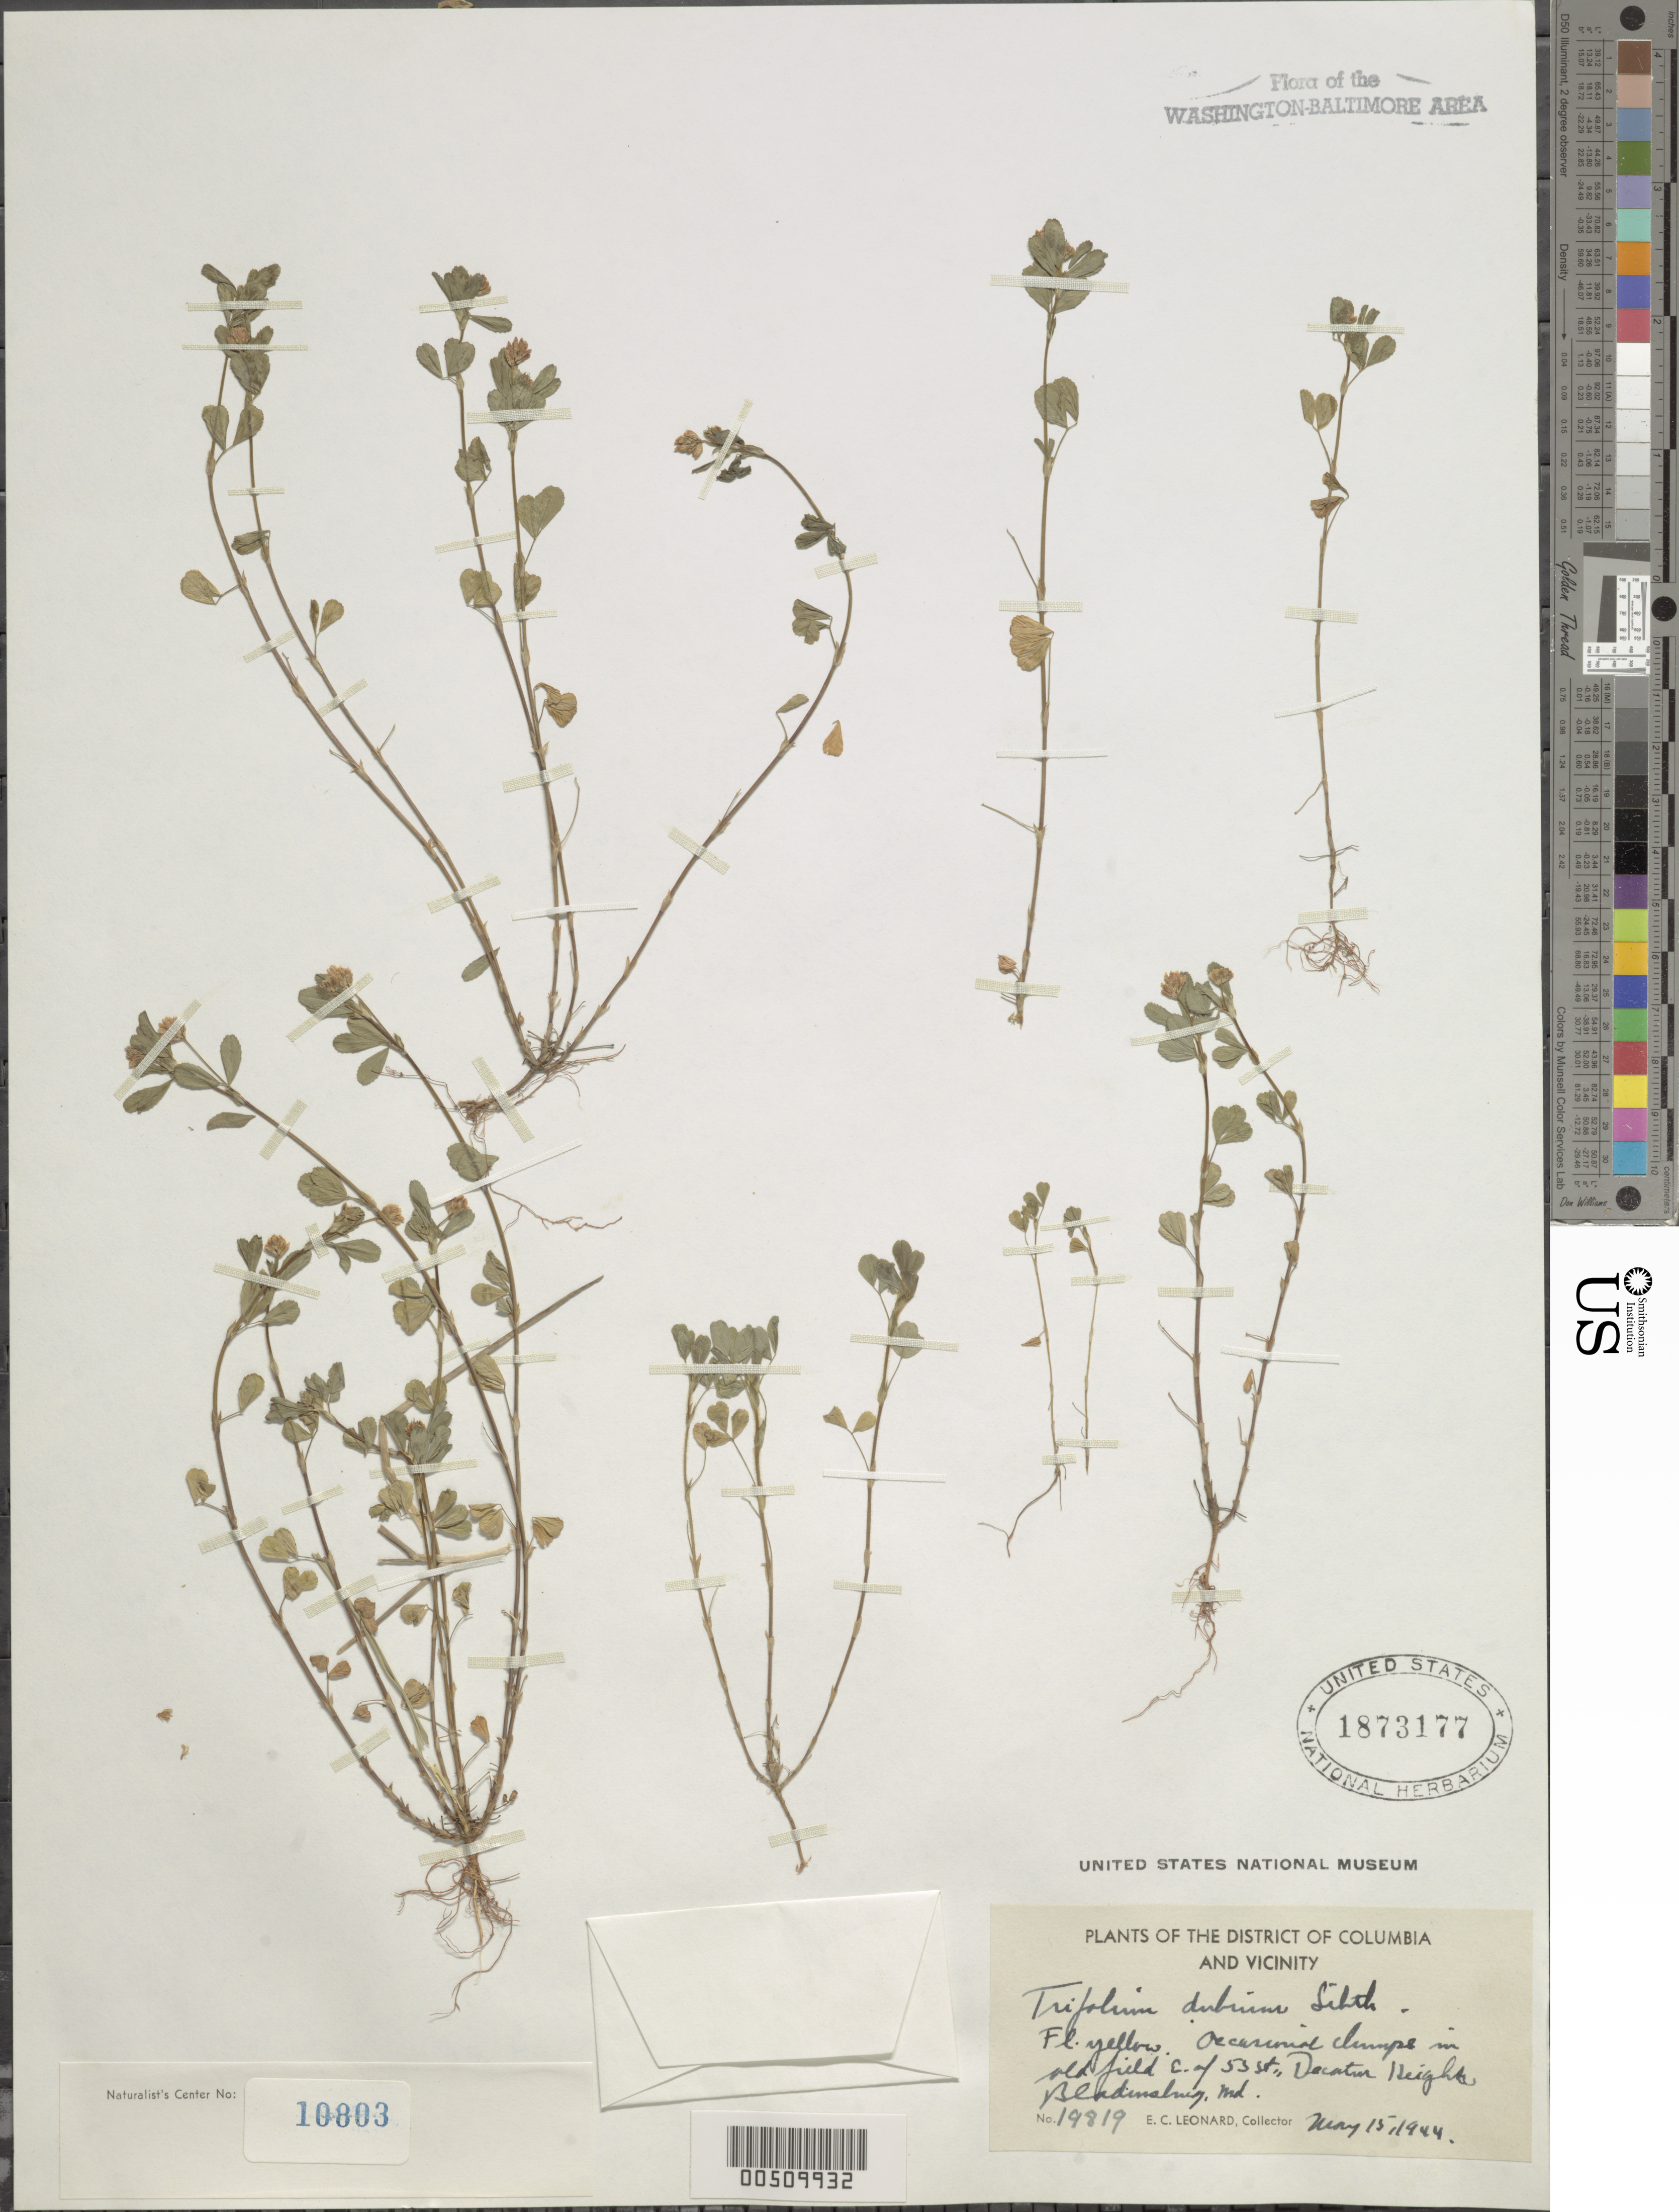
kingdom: Plantae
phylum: Tracheophyta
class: Magnoliopsida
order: Fabales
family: Fabaceae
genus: Trifolium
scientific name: Trifolium dubium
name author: Sibth.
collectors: E. C. Leonard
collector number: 19819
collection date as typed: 15 May 1944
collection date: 1944-05-15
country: United States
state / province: Maryland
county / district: Prince George's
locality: Bladensburg, Decatur Heights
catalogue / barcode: US 1873177